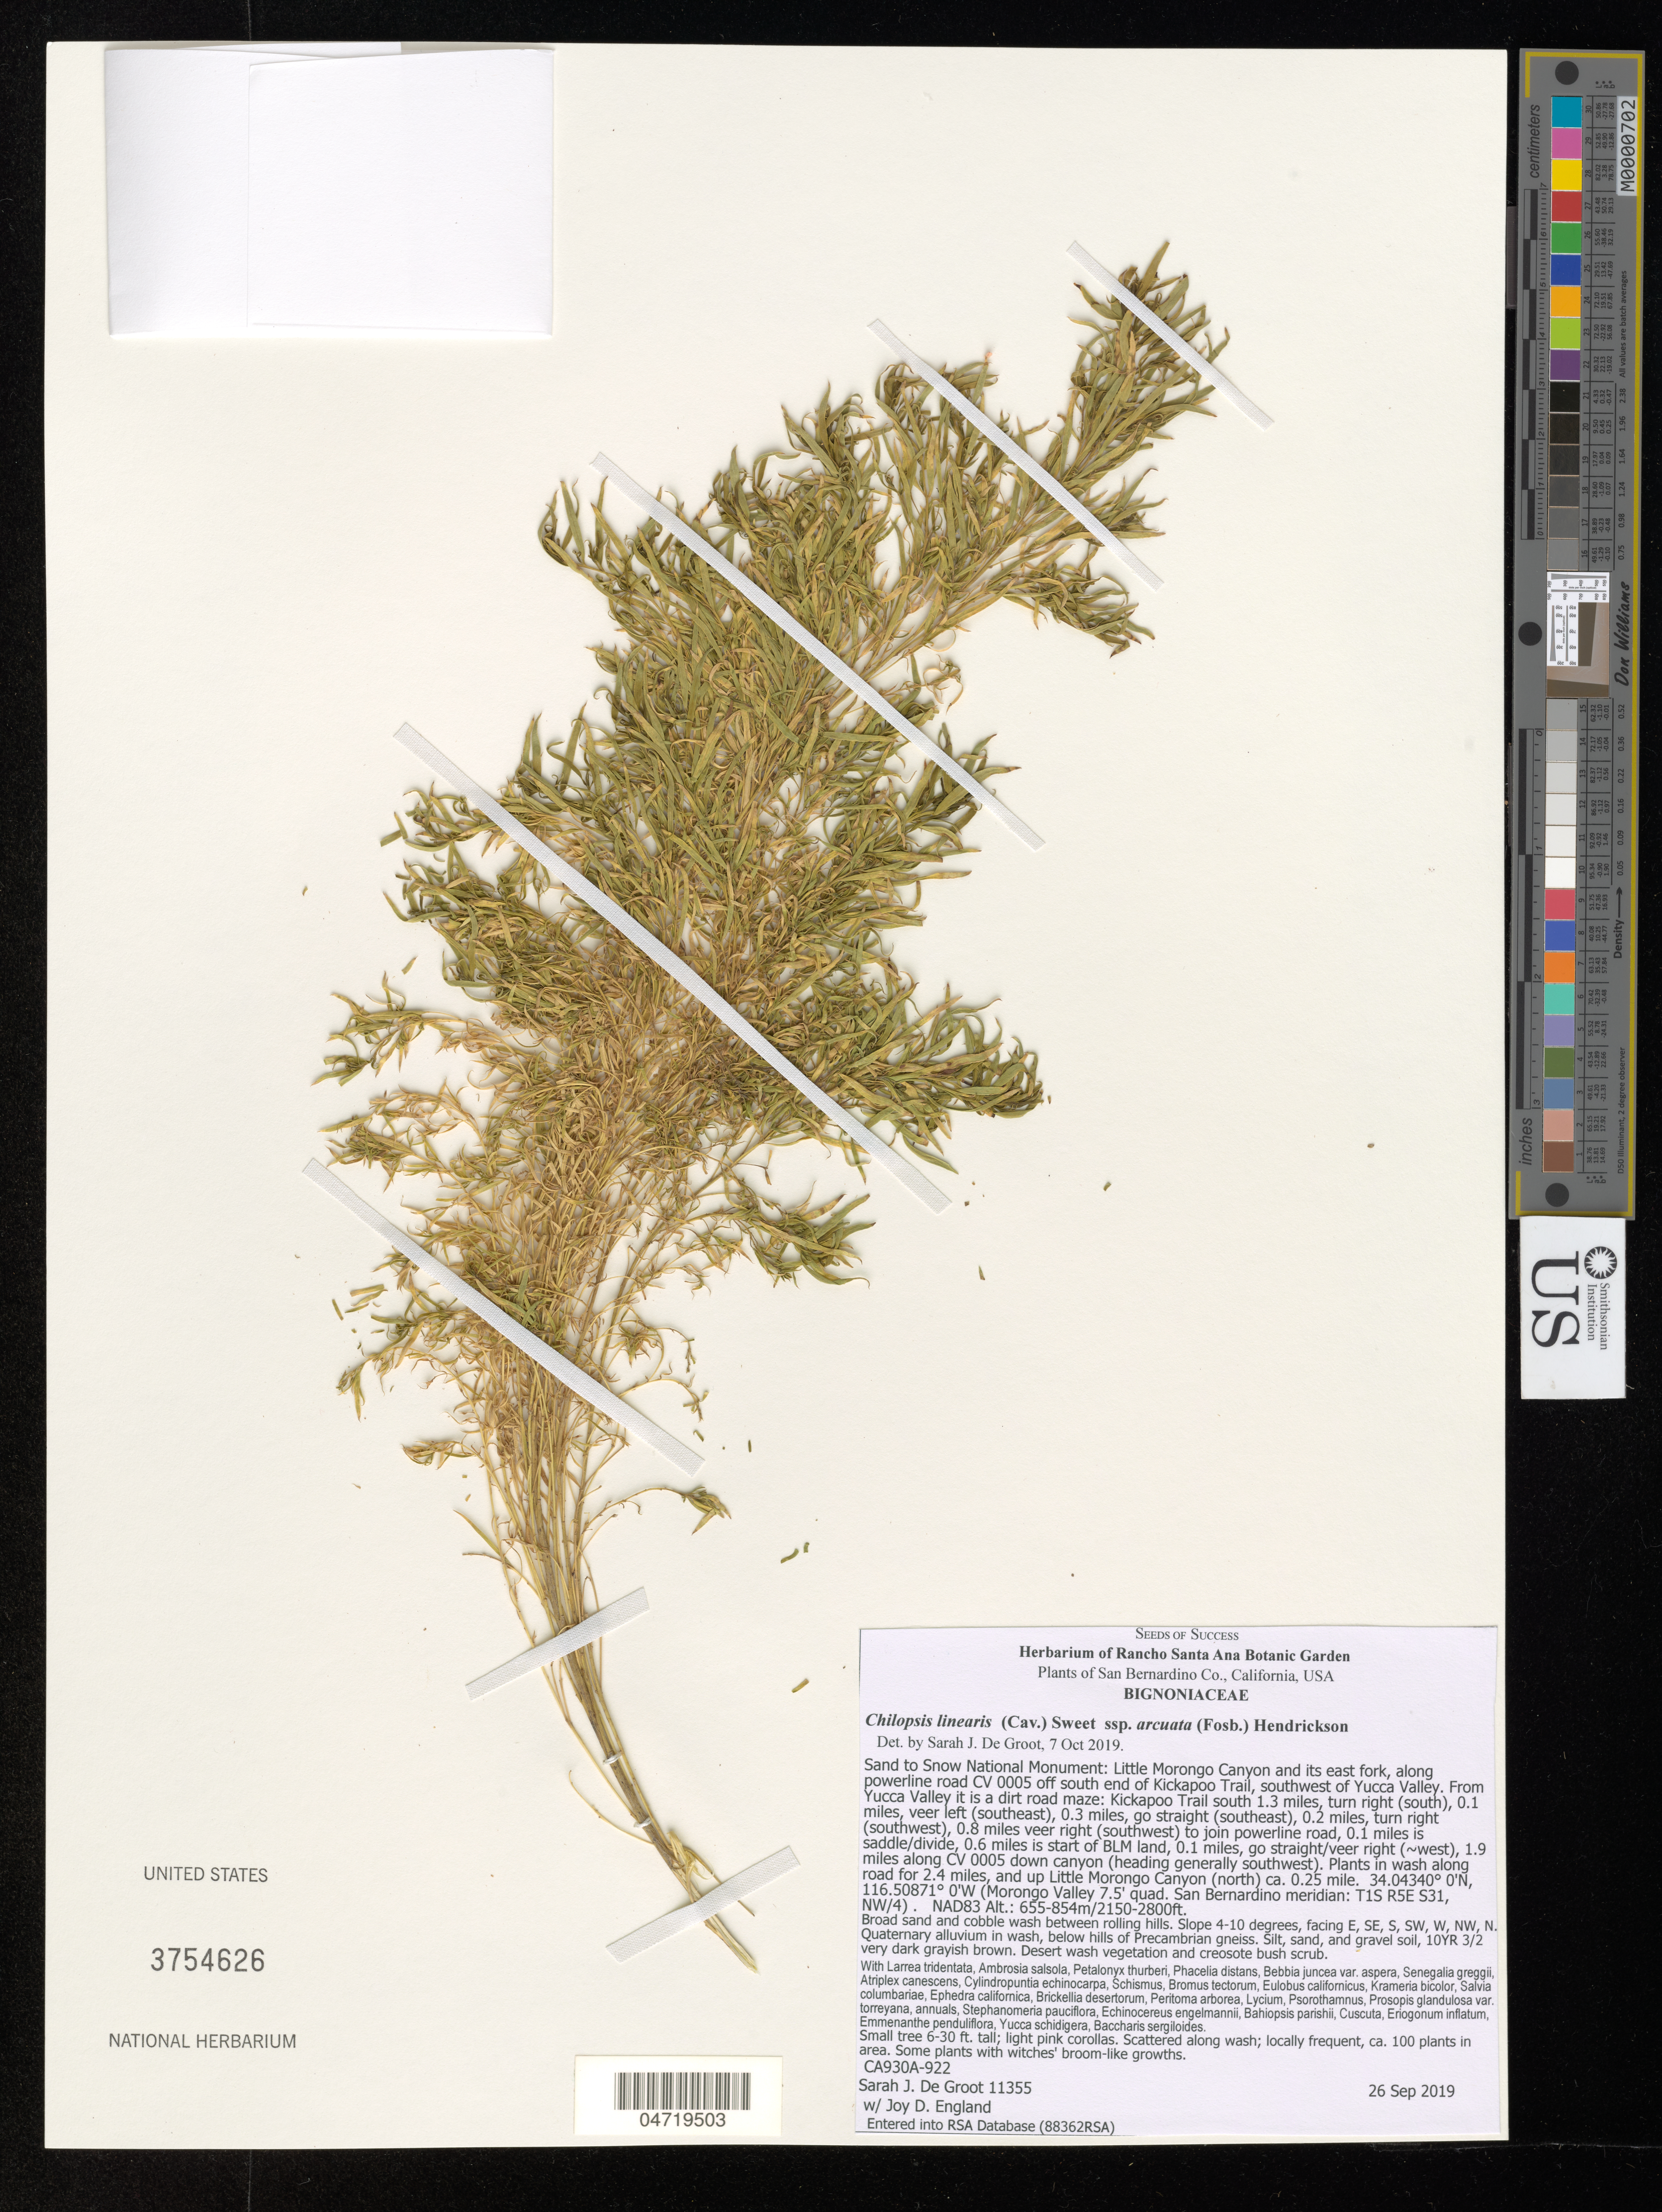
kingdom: Plantae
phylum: Tracheophyta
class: Magnoliopsida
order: Fabales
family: Fabaceae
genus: Euchilopsis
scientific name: Euchilopsis linearis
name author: (Benth.) F. Muell.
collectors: S. De Groot & J. England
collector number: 11355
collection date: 2019-09-26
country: United States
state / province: California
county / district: San Bernardino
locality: San Bernardino Co. Sand to Snow National Monument: Little Morongo Canyon and its east fork, along powerline road CV 0005 off south end of Kickapoo Trail, southwest of Yucca Valley. From Yucca Valley it is a dirt road maze: Kickapoo Trail south 1.3 miles, turn right (southwest), 0.8 miles veer right (southwest) to join powerline road, 0.1 miles is saddle/divide, 0.6 miles is start of BLM land, 0.1 miles, go straight/veer right (~west), 1.9 miles along CV 0005 down canyon (heading generally southwest). Plants in wash along road for 2.4 miles, and up Little Morongo Canyon (north) ca. 0.25 mile. (Morongo Valley 7.5' quad. San Bernardino meridian: T1S R5E S31, NW/4). NAD83.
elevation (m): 655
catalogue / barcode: US 3754626